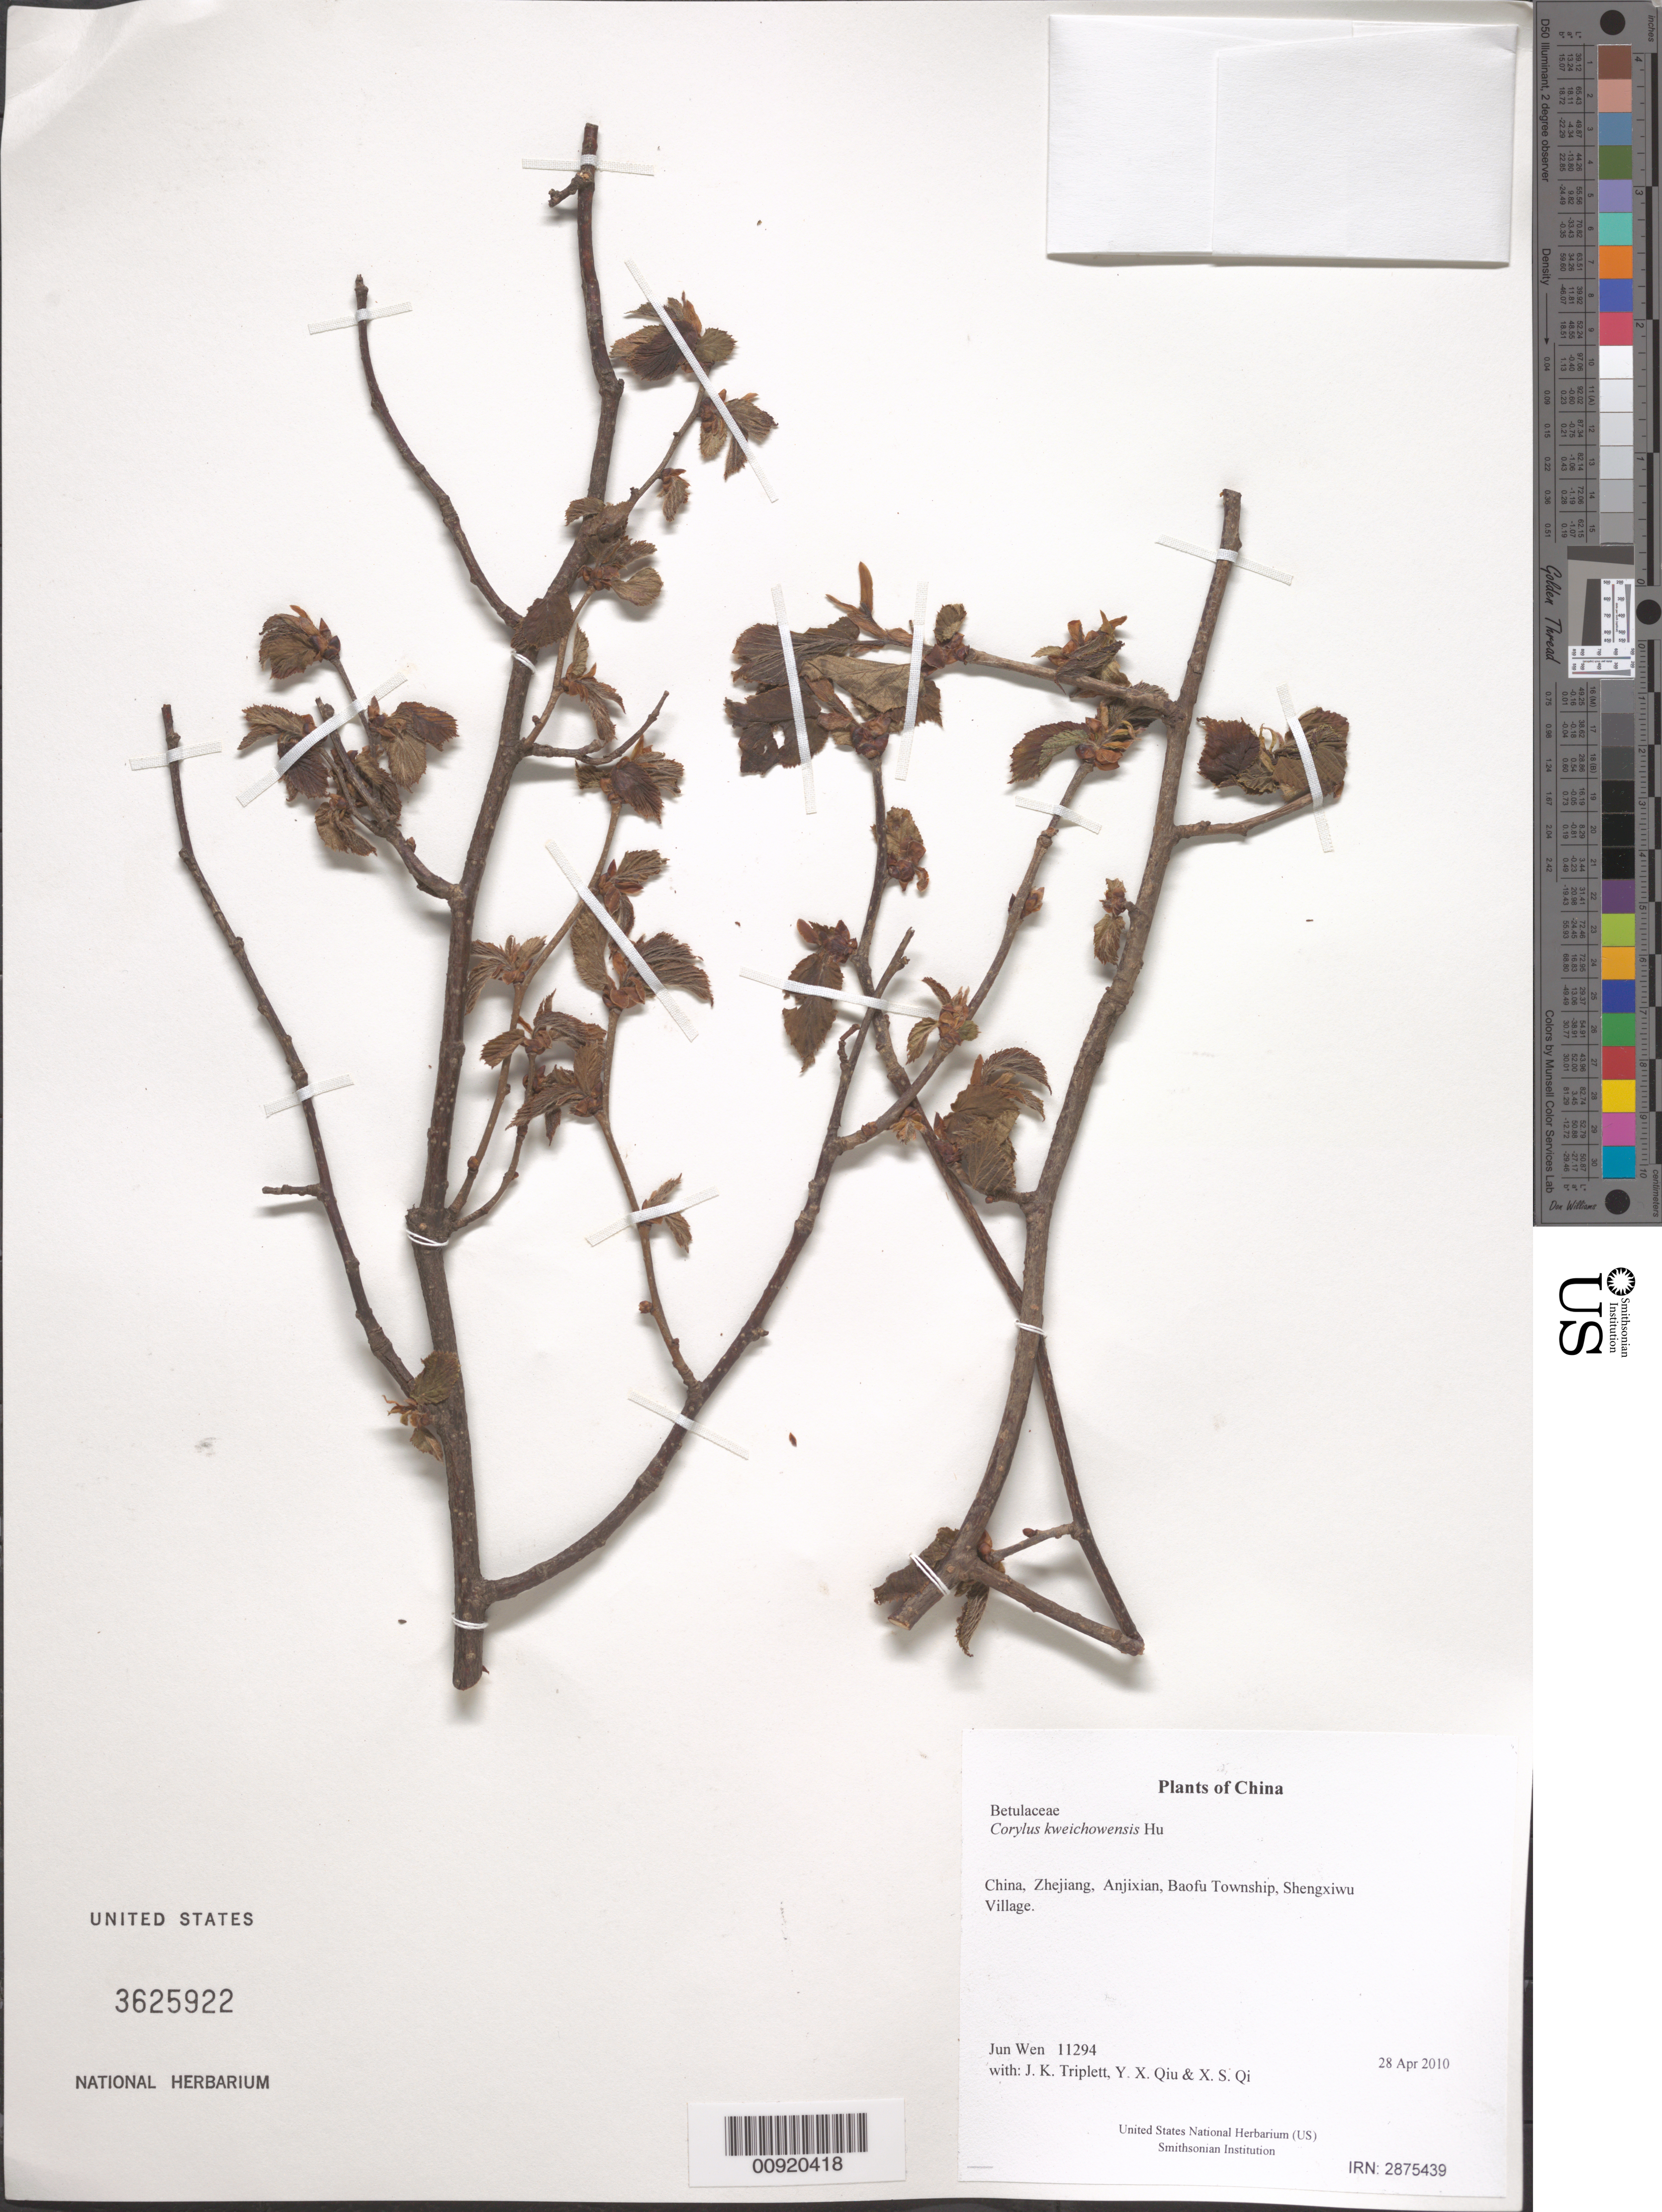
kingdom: Plantae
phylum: Tracheophyta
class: Magnoliopsida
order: Fagales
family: Betulaceae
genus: Corylus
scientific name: Corylus kweichowensis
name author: Hu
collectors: J. Wen, J. K. Triplett, Y. X. Qiu & X. S. Qi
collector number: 11294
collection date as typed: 28 Apr 2010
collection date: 2010-04-28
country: China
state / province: Zhejiang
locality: Anjixian, Baofu Township, Shengxiwu Village.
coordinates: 30 23.976 N, 119 26.441 E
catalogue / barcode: US 3625922